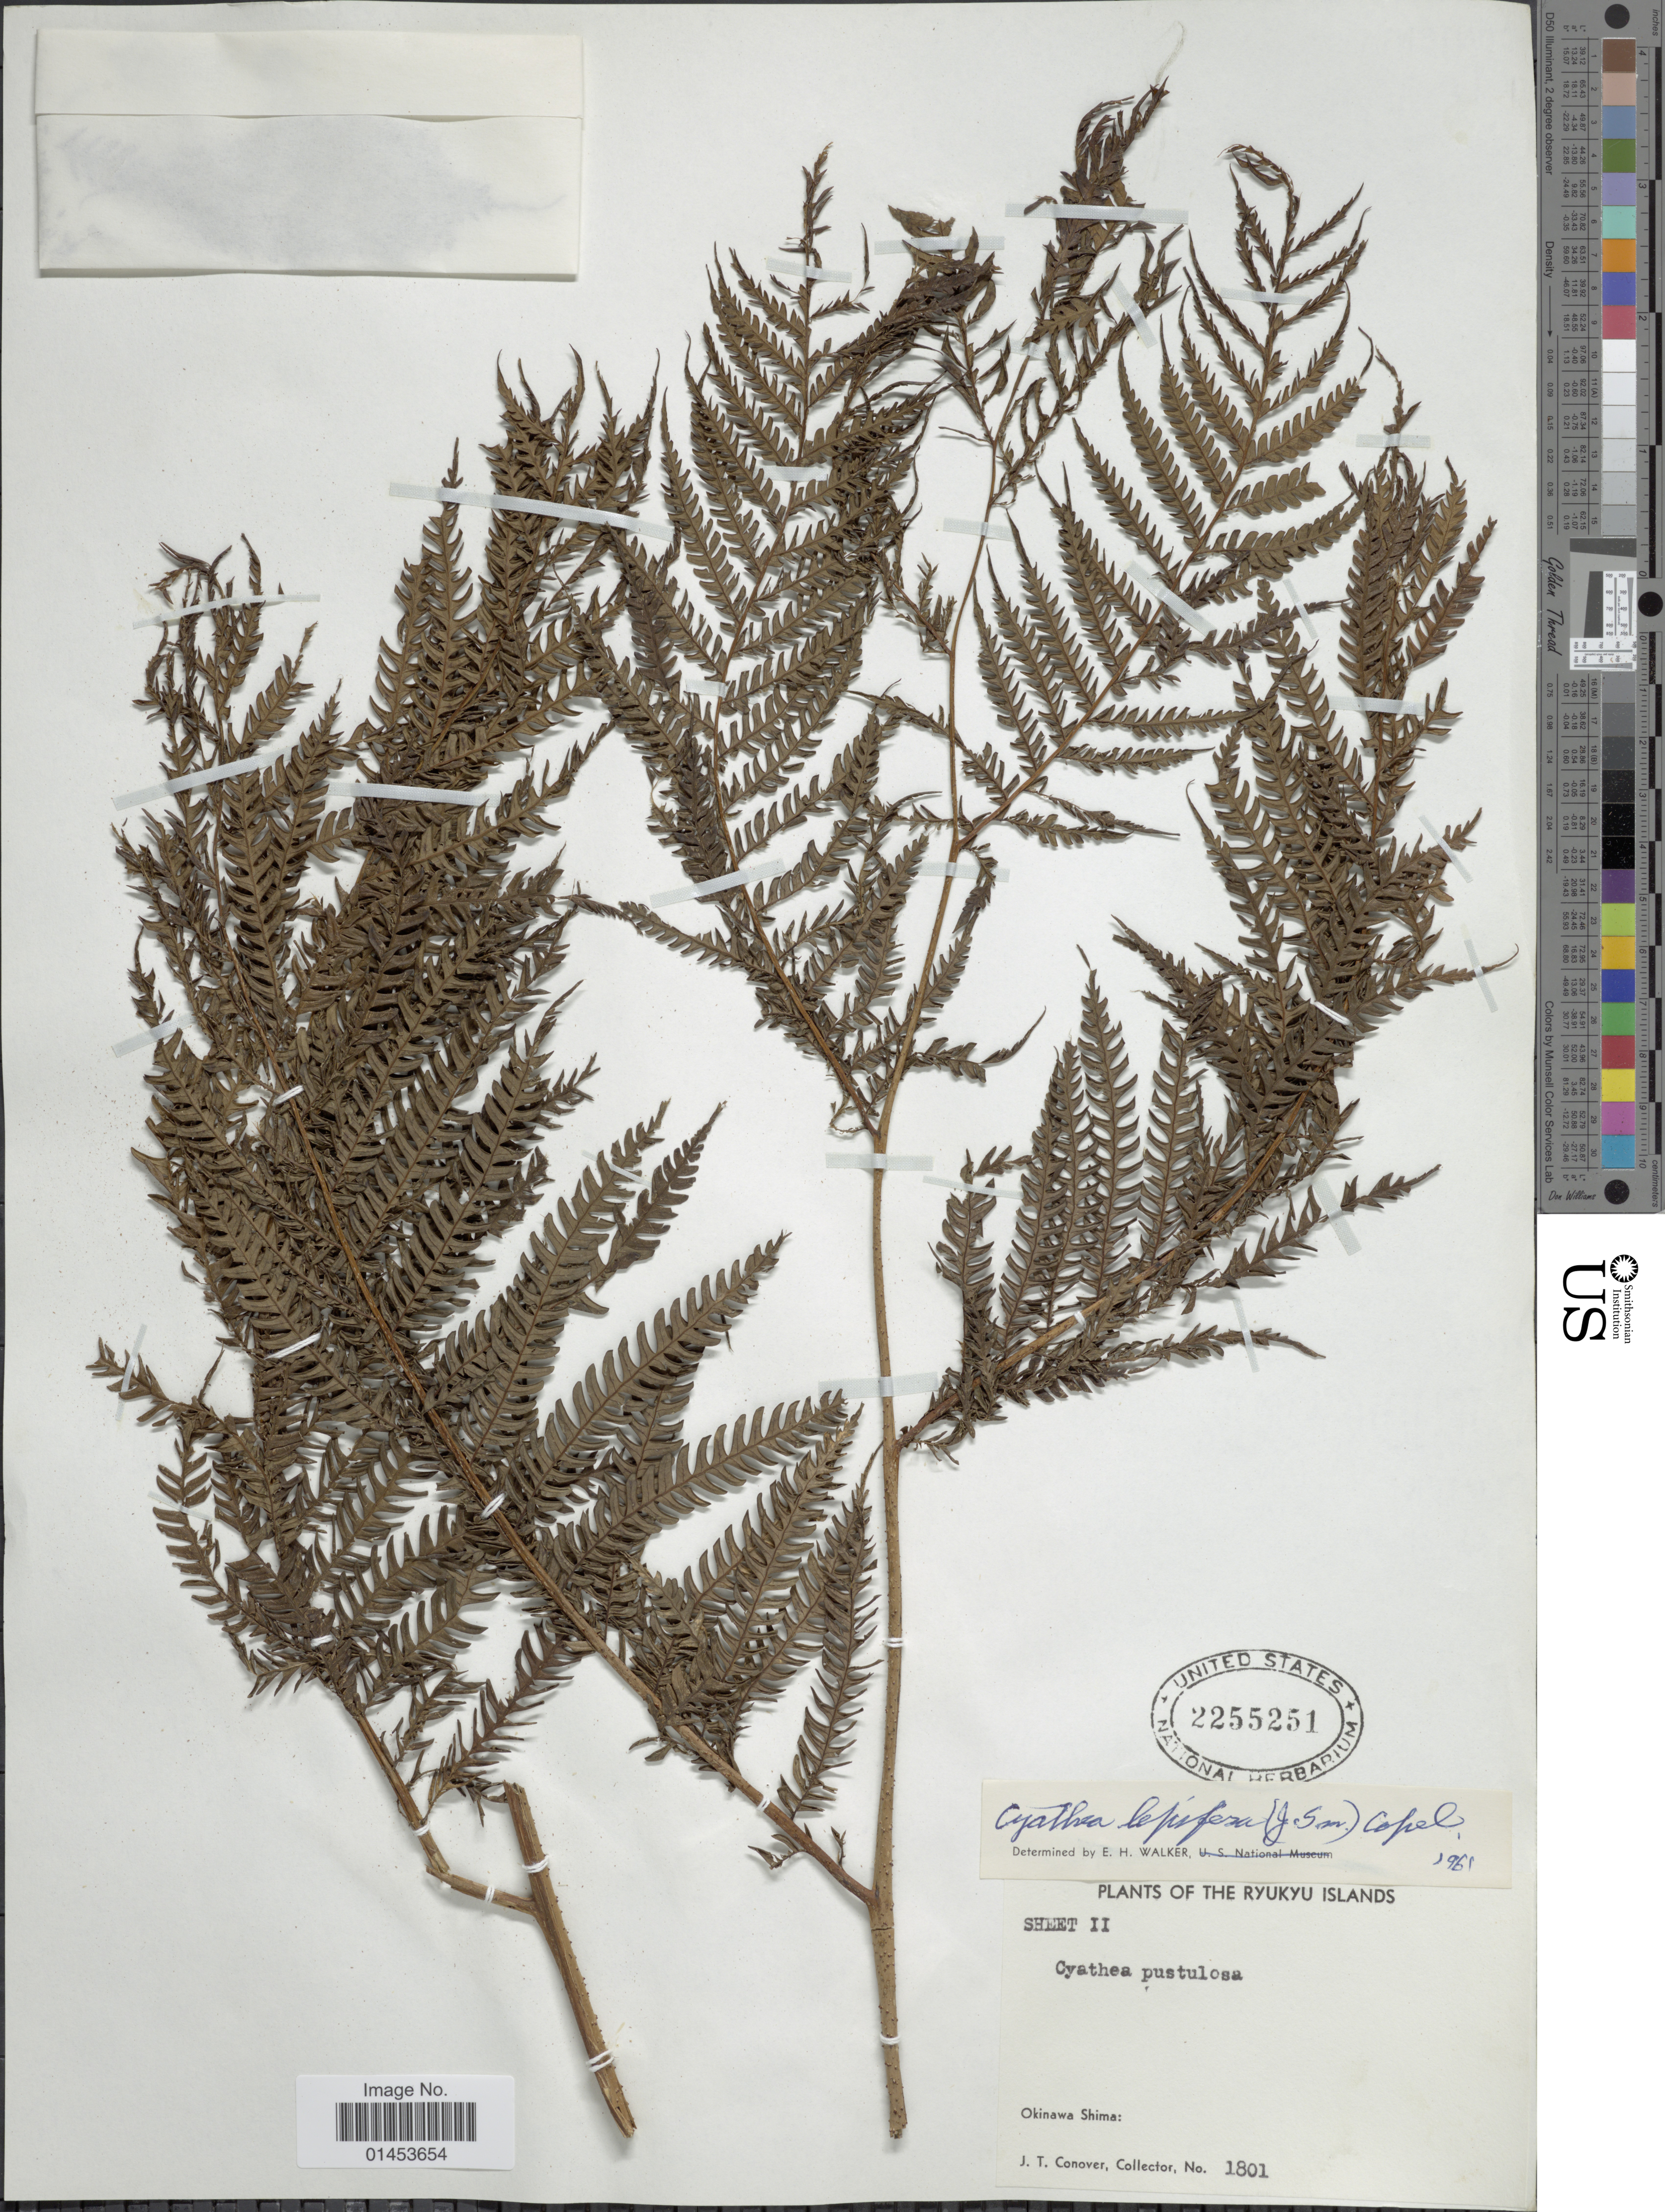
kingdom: Plantae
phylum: Tracheophyta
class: Polypodiopsida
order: Cyatheales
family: Cyatheaceae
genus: Cyathea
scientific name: Cyathea lepifera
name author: (J. Sm.) Copel.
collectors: J. T. Conover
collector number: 1801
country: Japan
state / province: Okinawa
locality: Ryukyu Islands, Okinawa Shima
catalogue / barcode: US 2255251